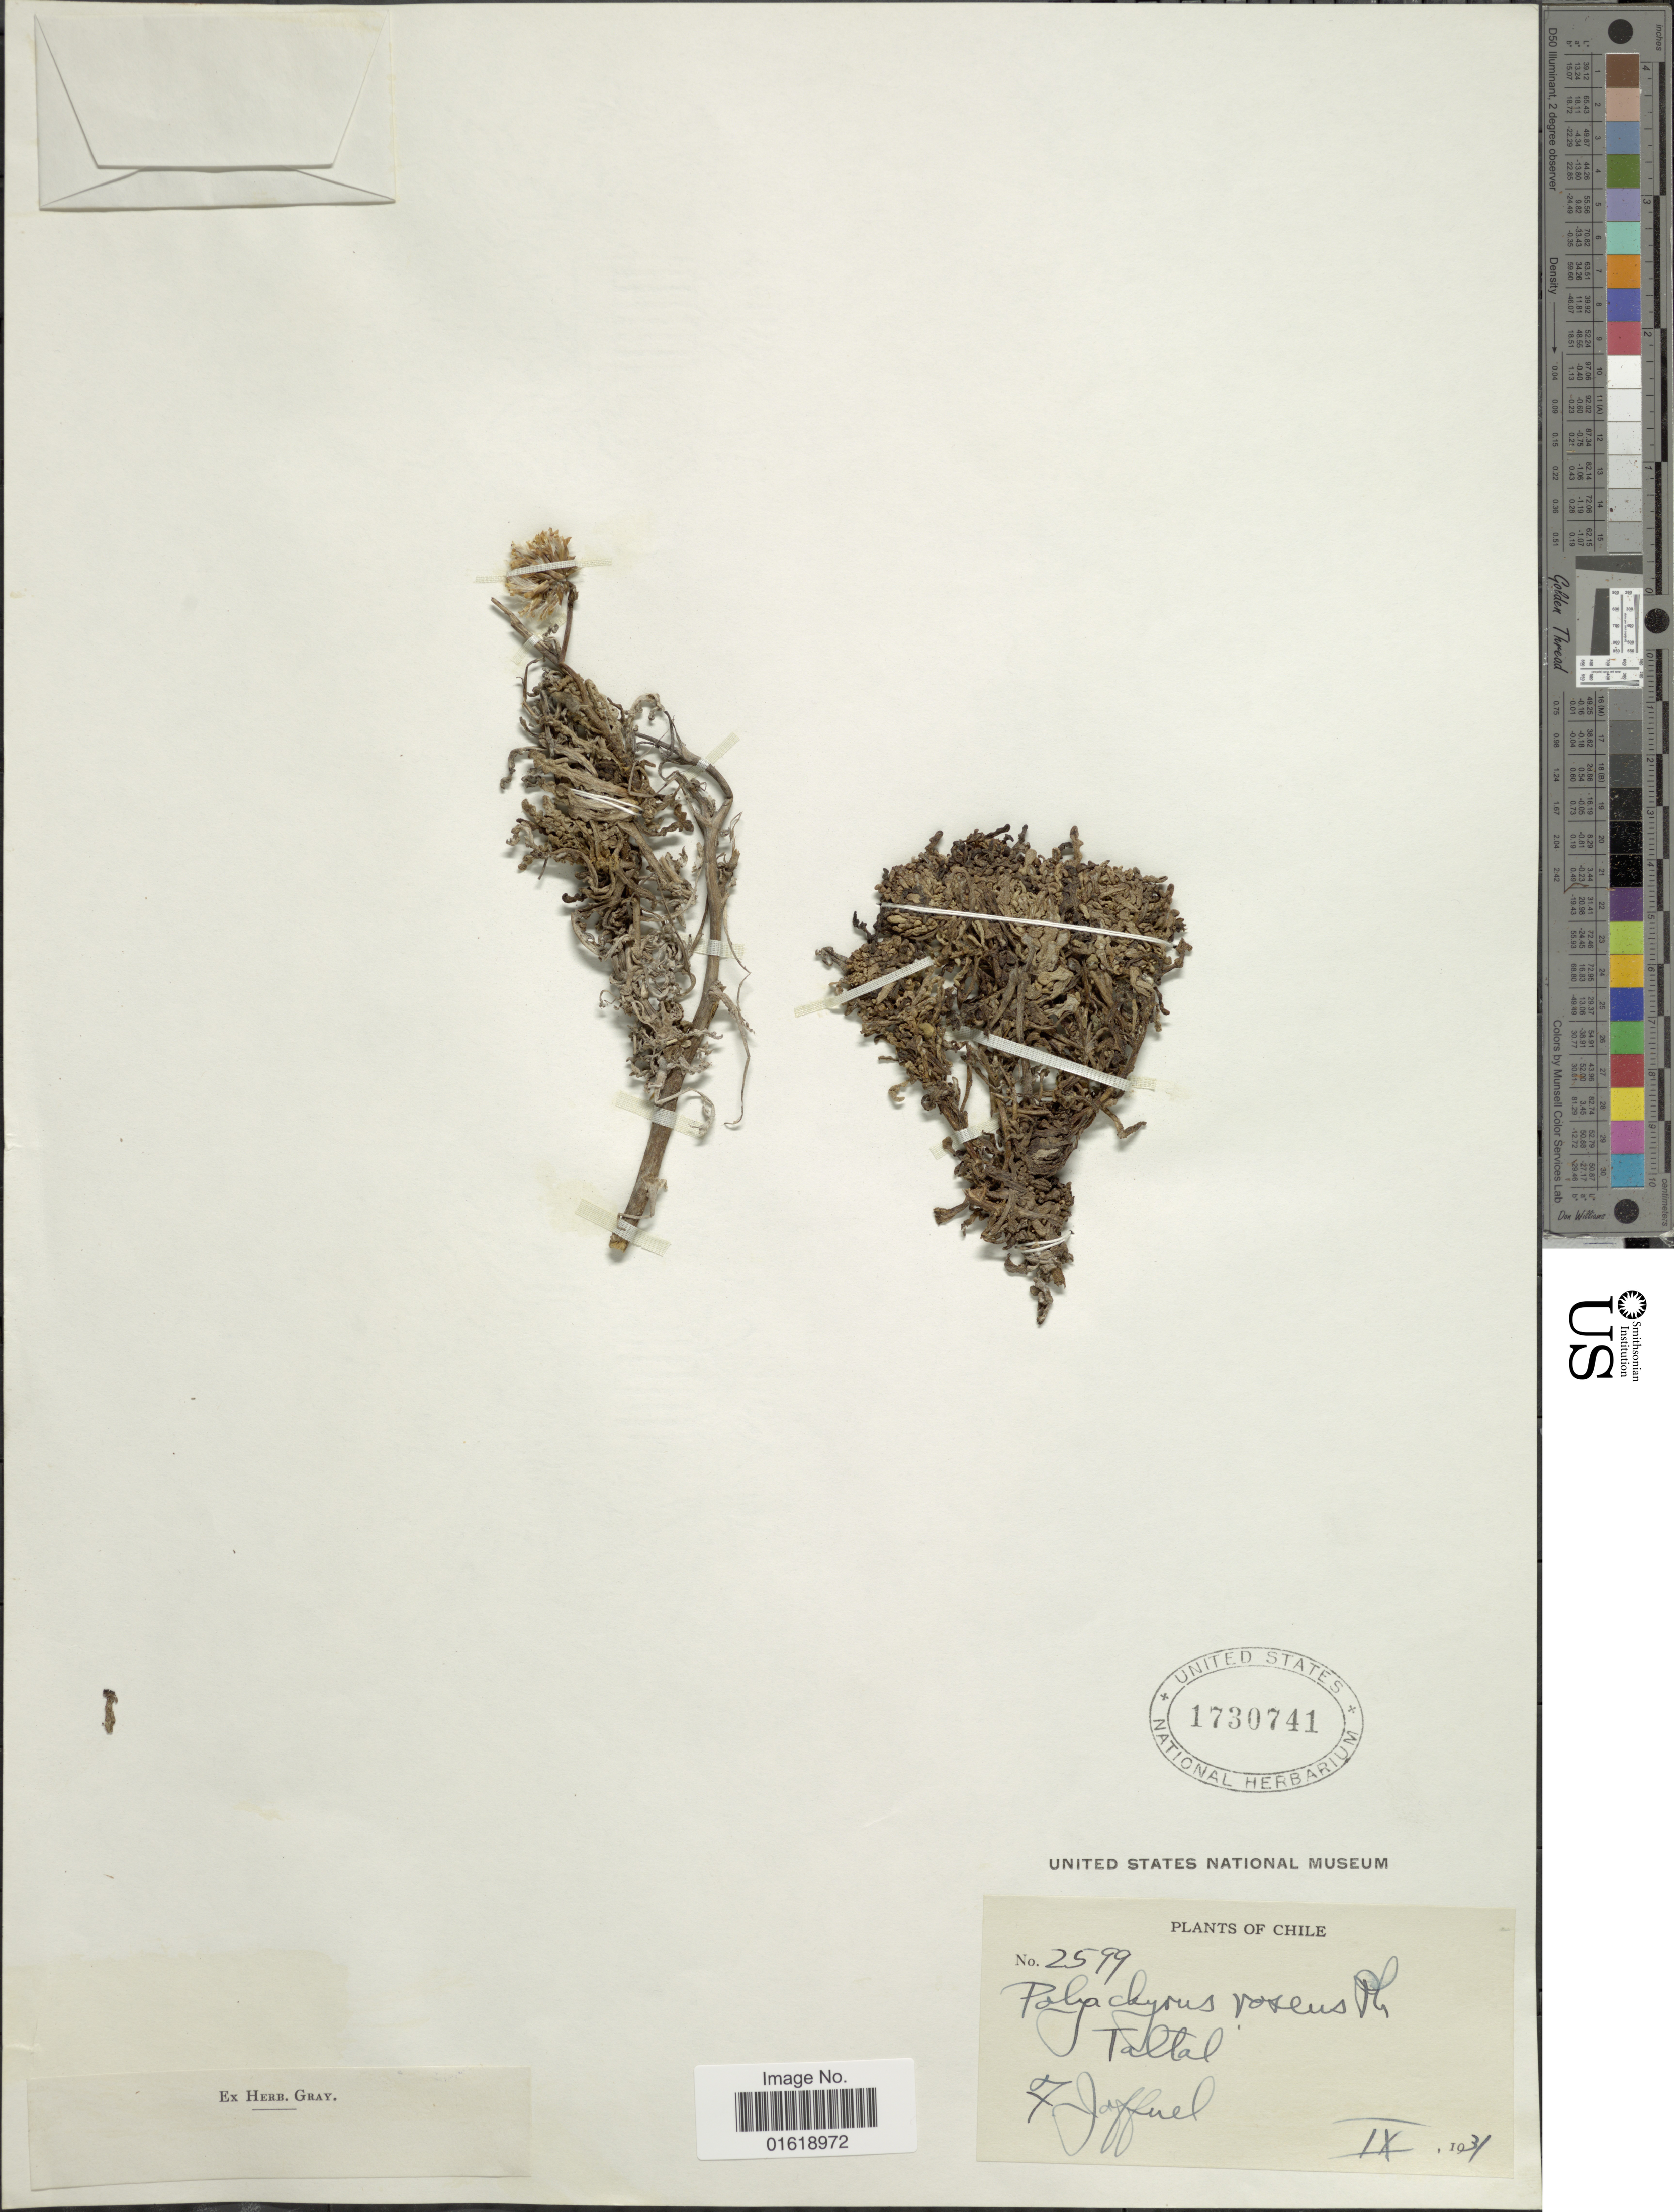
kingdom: Plantae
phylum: Tracheophyta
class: Magnoliopsida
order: Asterales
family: Asteraceae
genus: Polyachyrus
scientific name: Polyachyrus fuscus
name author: (Meyen) Walp.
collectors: F. Jaffuel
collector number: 2599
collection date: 1931-09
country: Chile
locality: Taltal.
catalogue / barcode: US 1730741